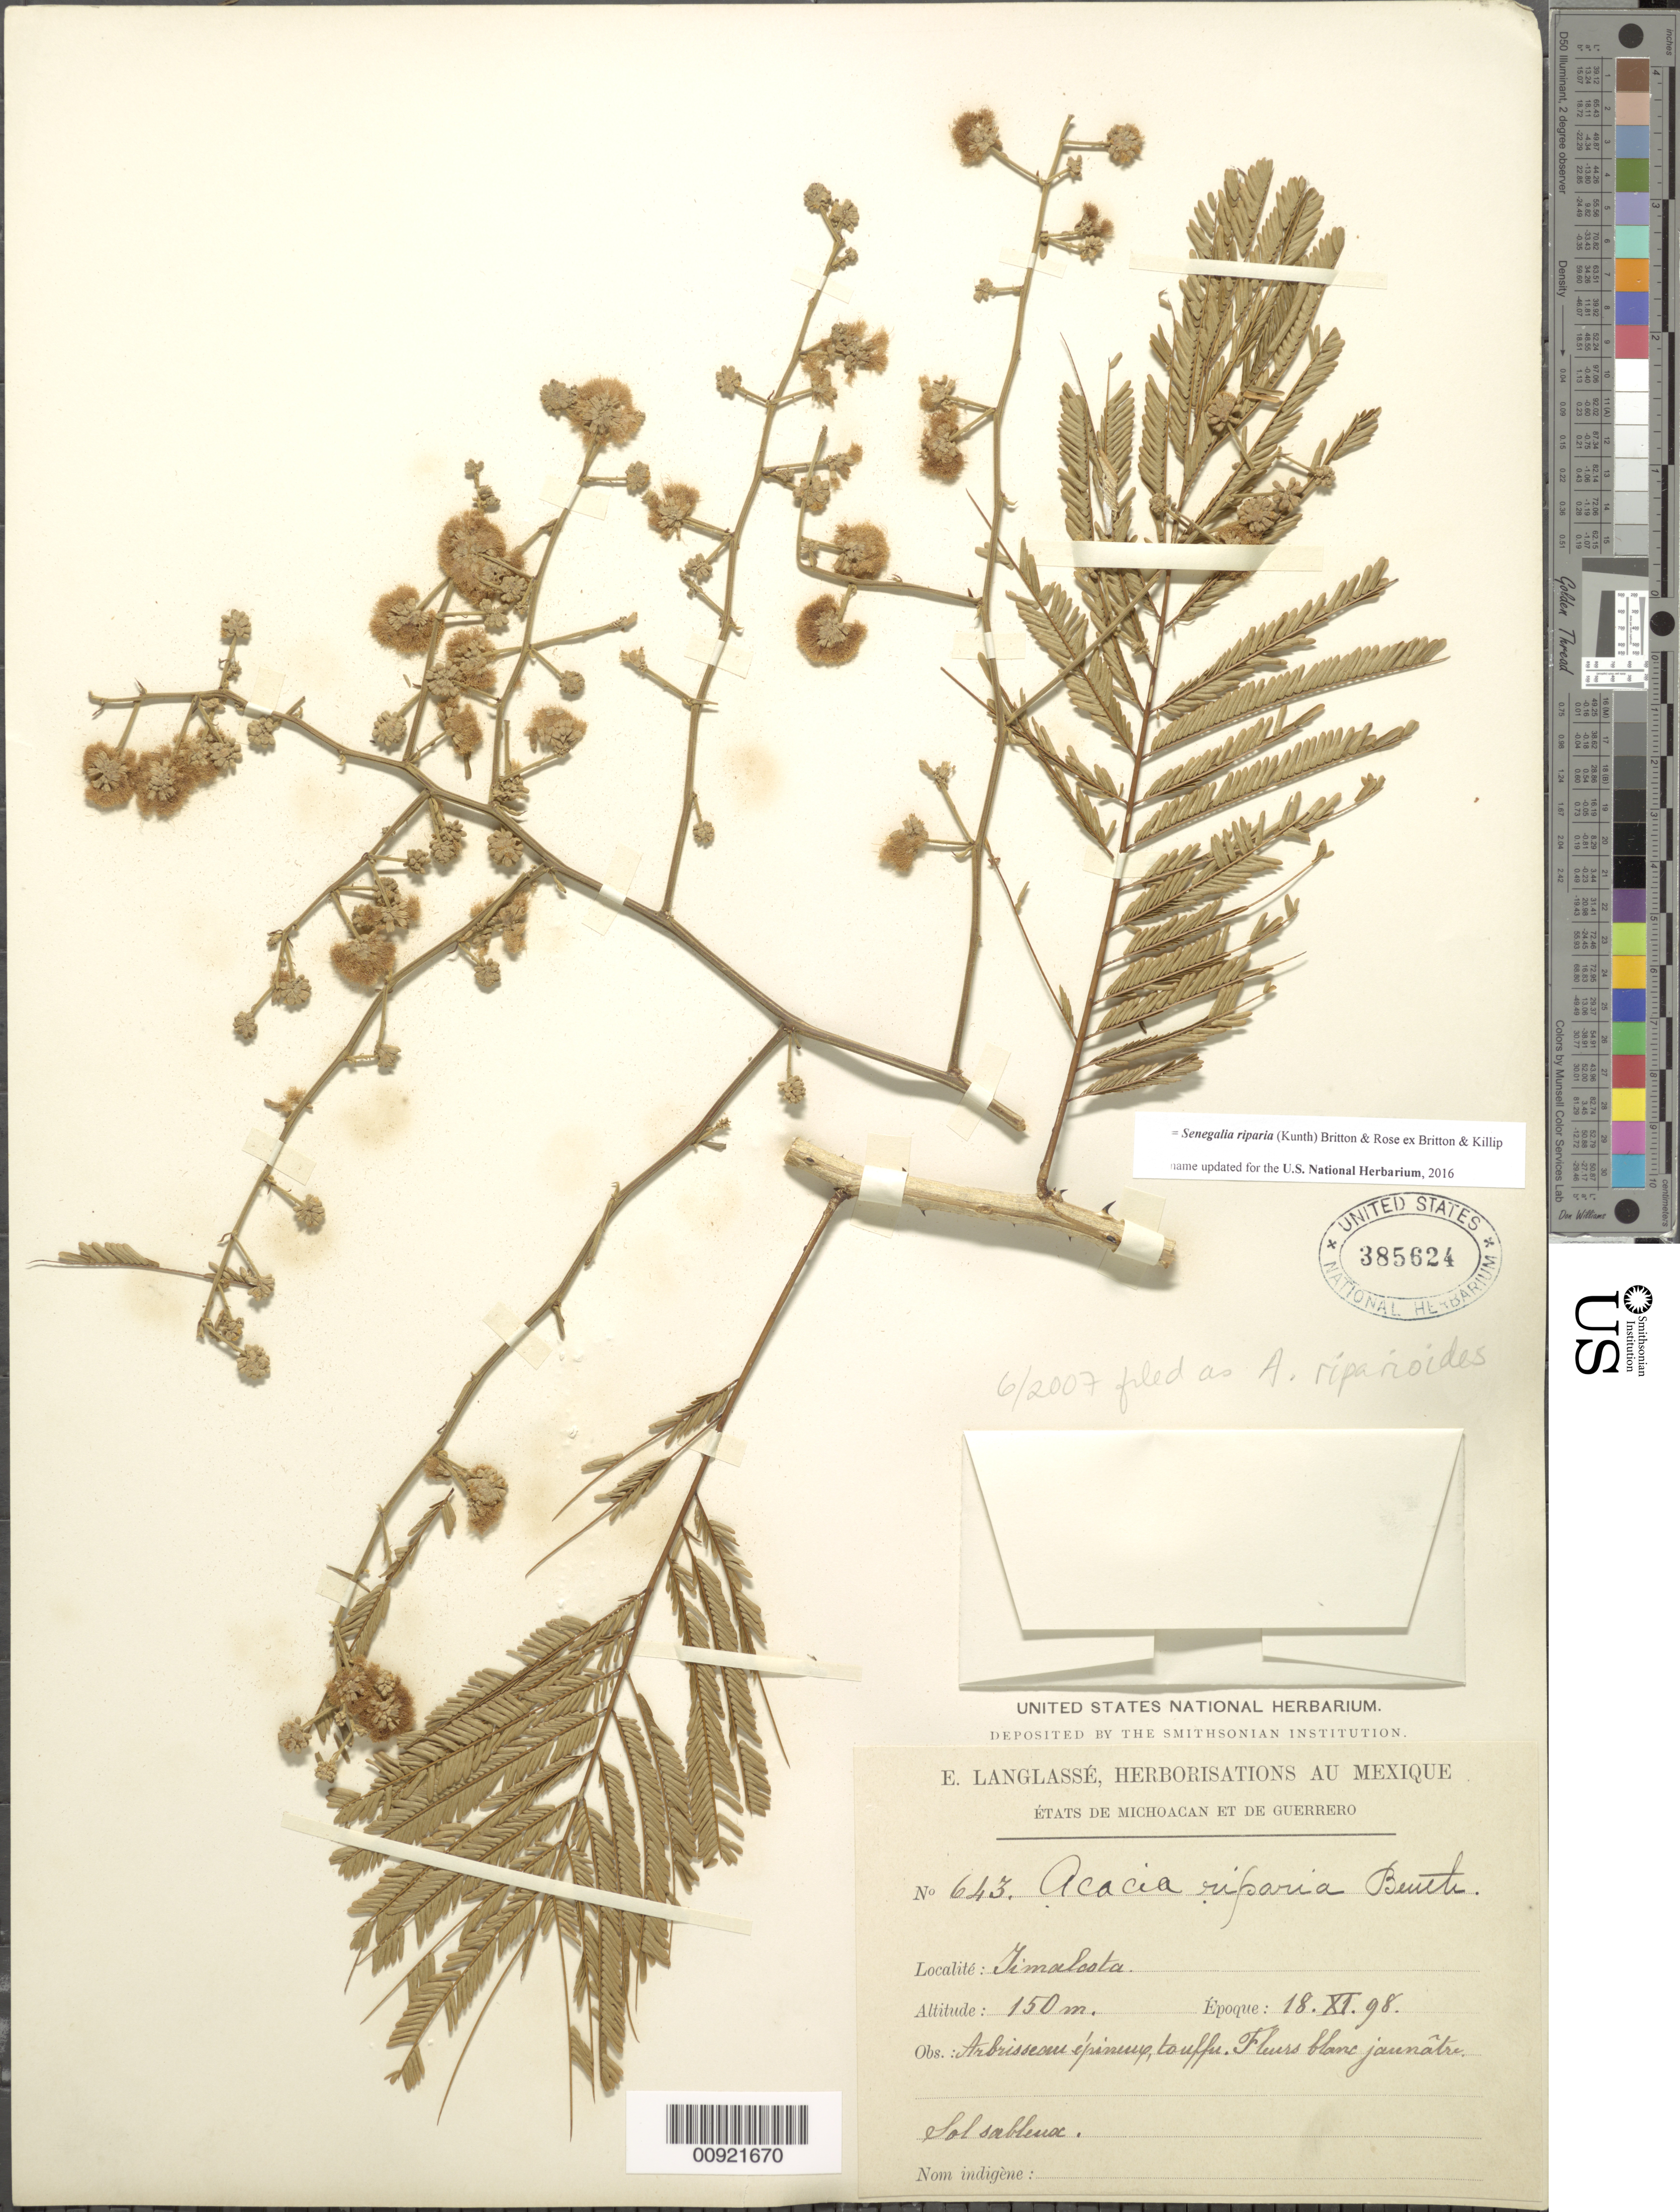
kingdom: Plantae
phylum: Tracheophyta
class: Magnoliopsida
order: Fabales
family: Fabaceae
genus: Senegalia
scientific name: Senegalia riparia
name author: (Kunth) Britton & Rose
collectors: E. Langlassé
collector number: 643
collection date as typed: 18 Nov 1898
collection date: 1898-11-18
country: Mexico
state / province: Guerrero / Michoacán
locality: Jimalcota. États de Michoacán et de Guerrero.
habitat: Sol sableux.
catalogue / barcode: US 385624